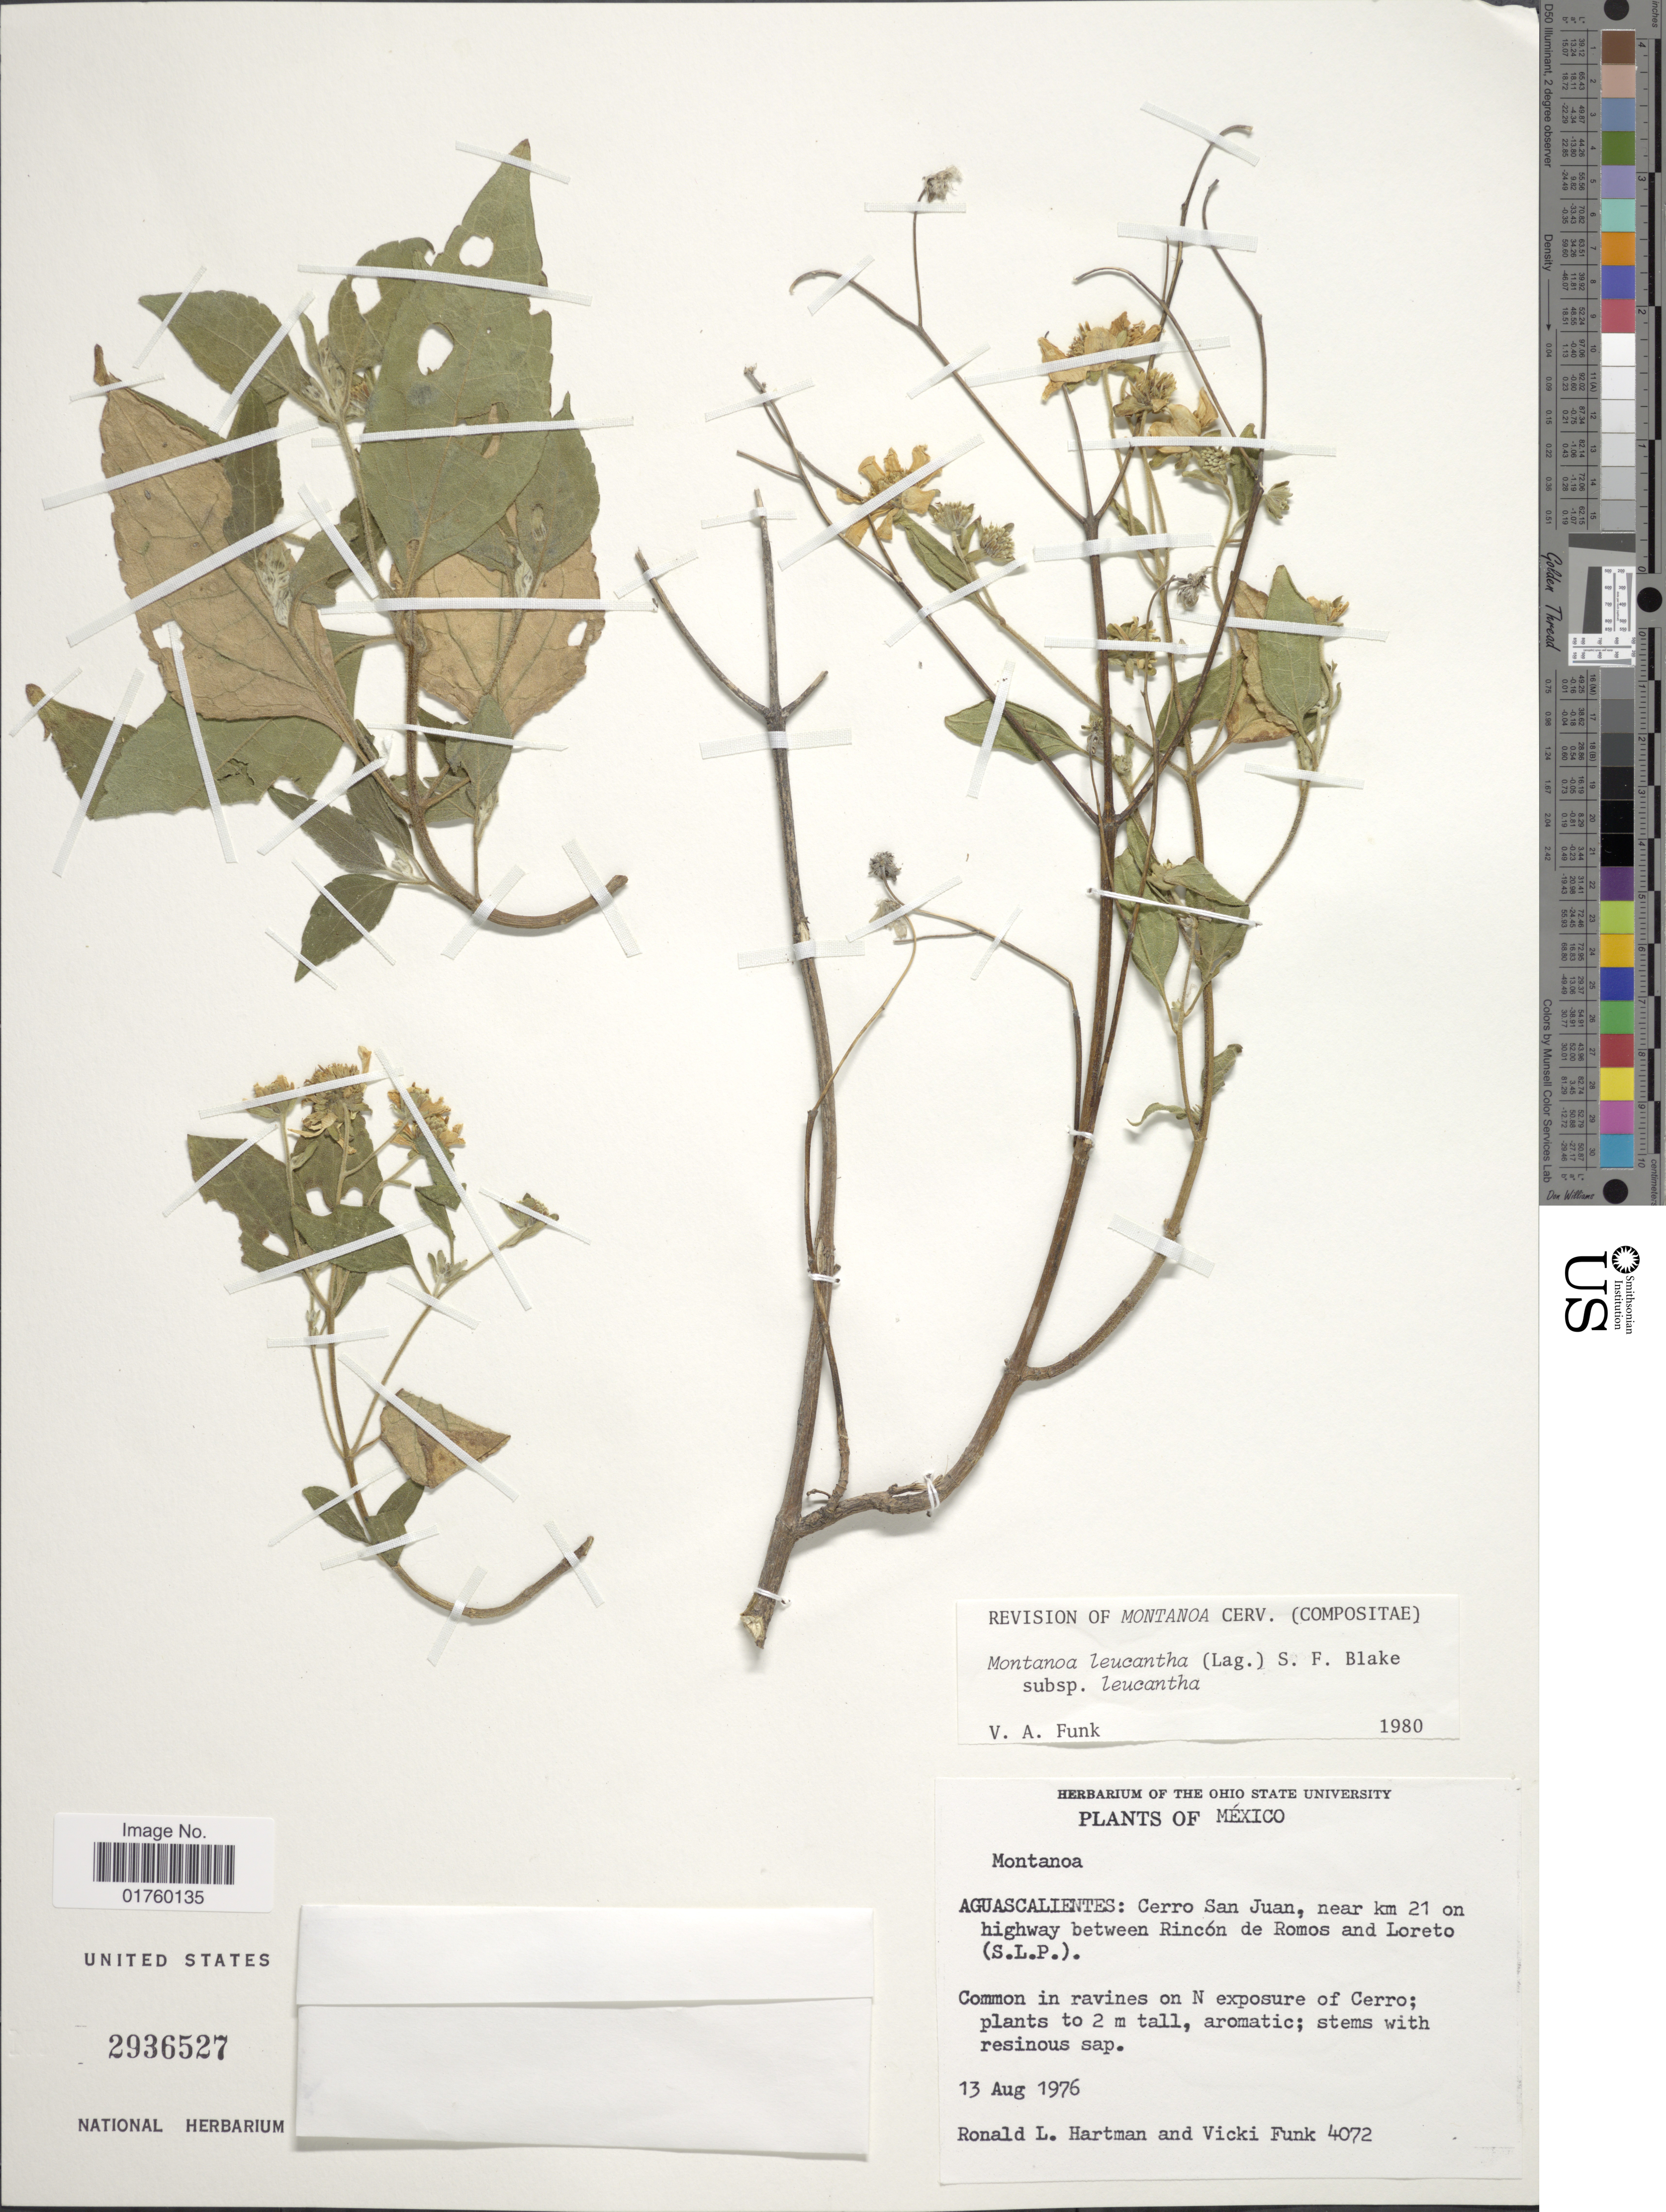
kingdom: Plantae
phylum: Tracheophyta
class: Magnoliopsida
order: Asterales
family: Asteraceae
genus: Montanoa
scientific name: Montanoa leucantha subsp. leucantha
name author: (Lag.) S.F. Blake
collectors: R. Hartman & V. Funk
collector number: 4072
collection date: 1976-08-13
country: Mexico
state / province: Aguascalientes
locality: Cerro San Juan, near km 21 on highway between Rincon de Romos and Loreto (S.L.P.).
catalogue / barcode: US 2936527